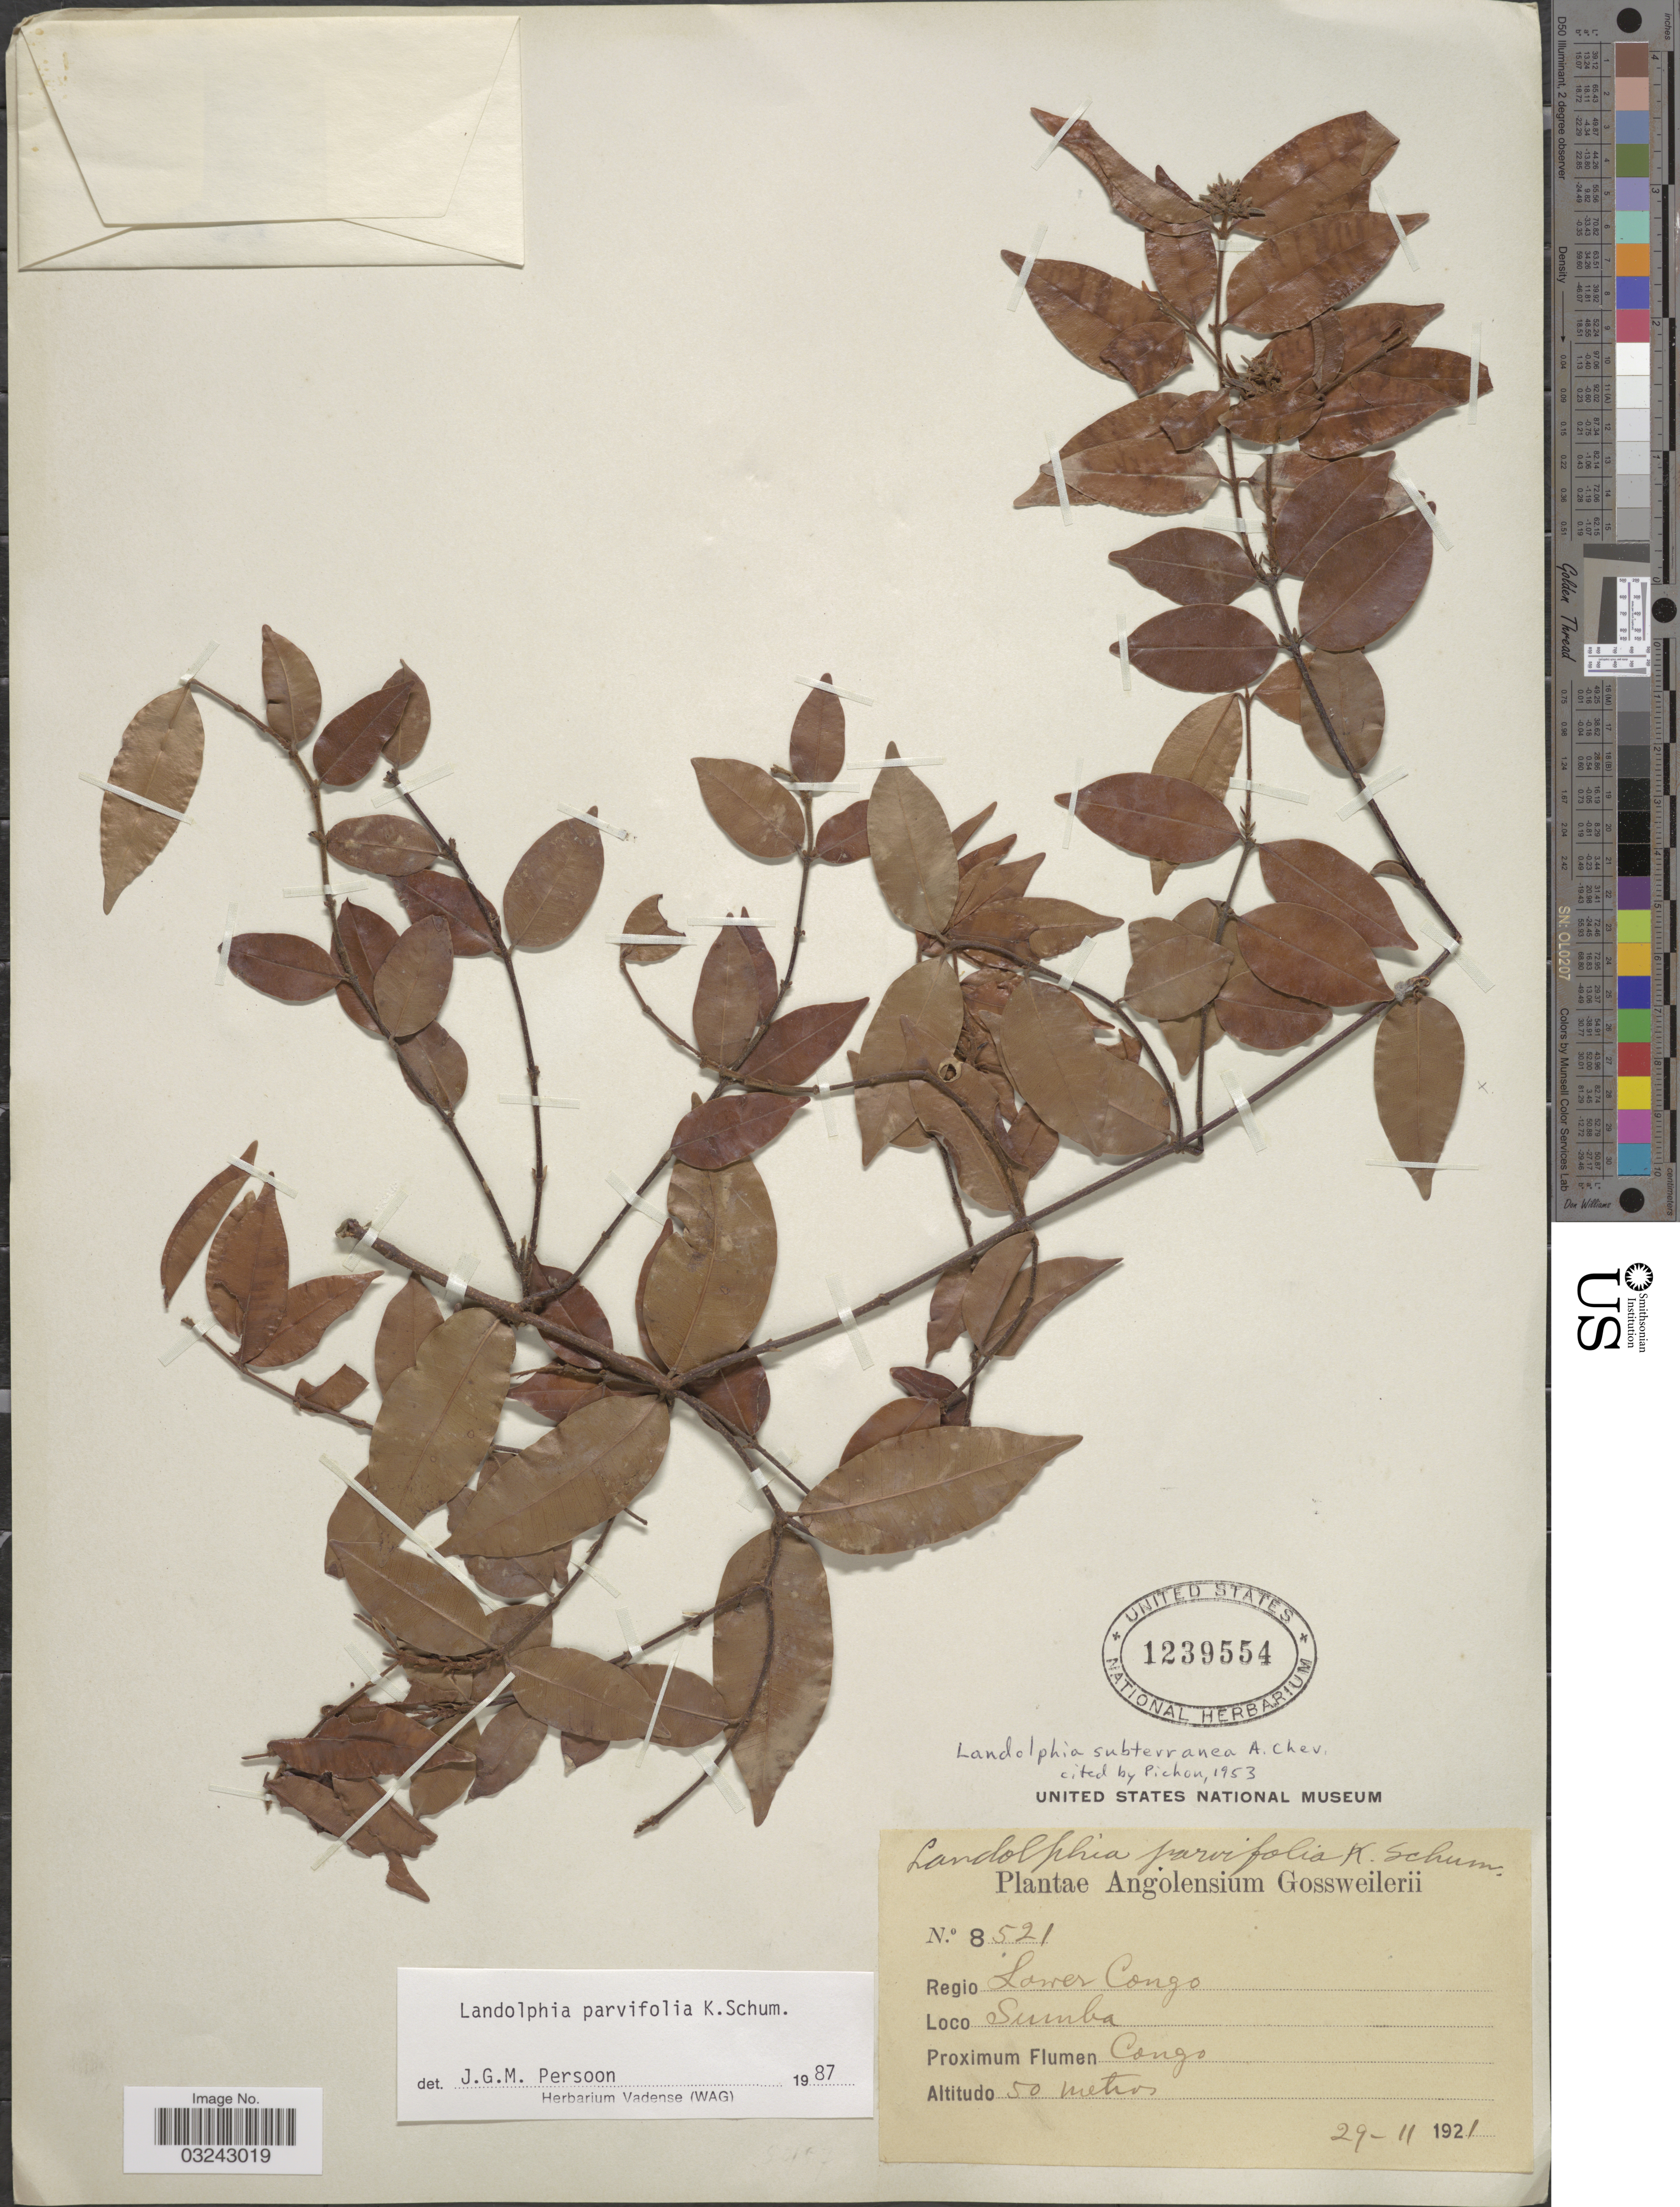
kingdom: Plantae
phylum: Tracheophyta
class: Magnoliopsida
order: Gentianales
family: Apocynaceae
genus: Landolphia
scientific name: Landolphia parvifolia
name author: K. Schum.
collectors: -. Gossweiler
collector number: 8521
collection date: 1921-11-29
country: Angola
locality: Regio Lower Congo, Sumba, Congo.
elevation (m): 50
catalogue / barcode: US 1239554